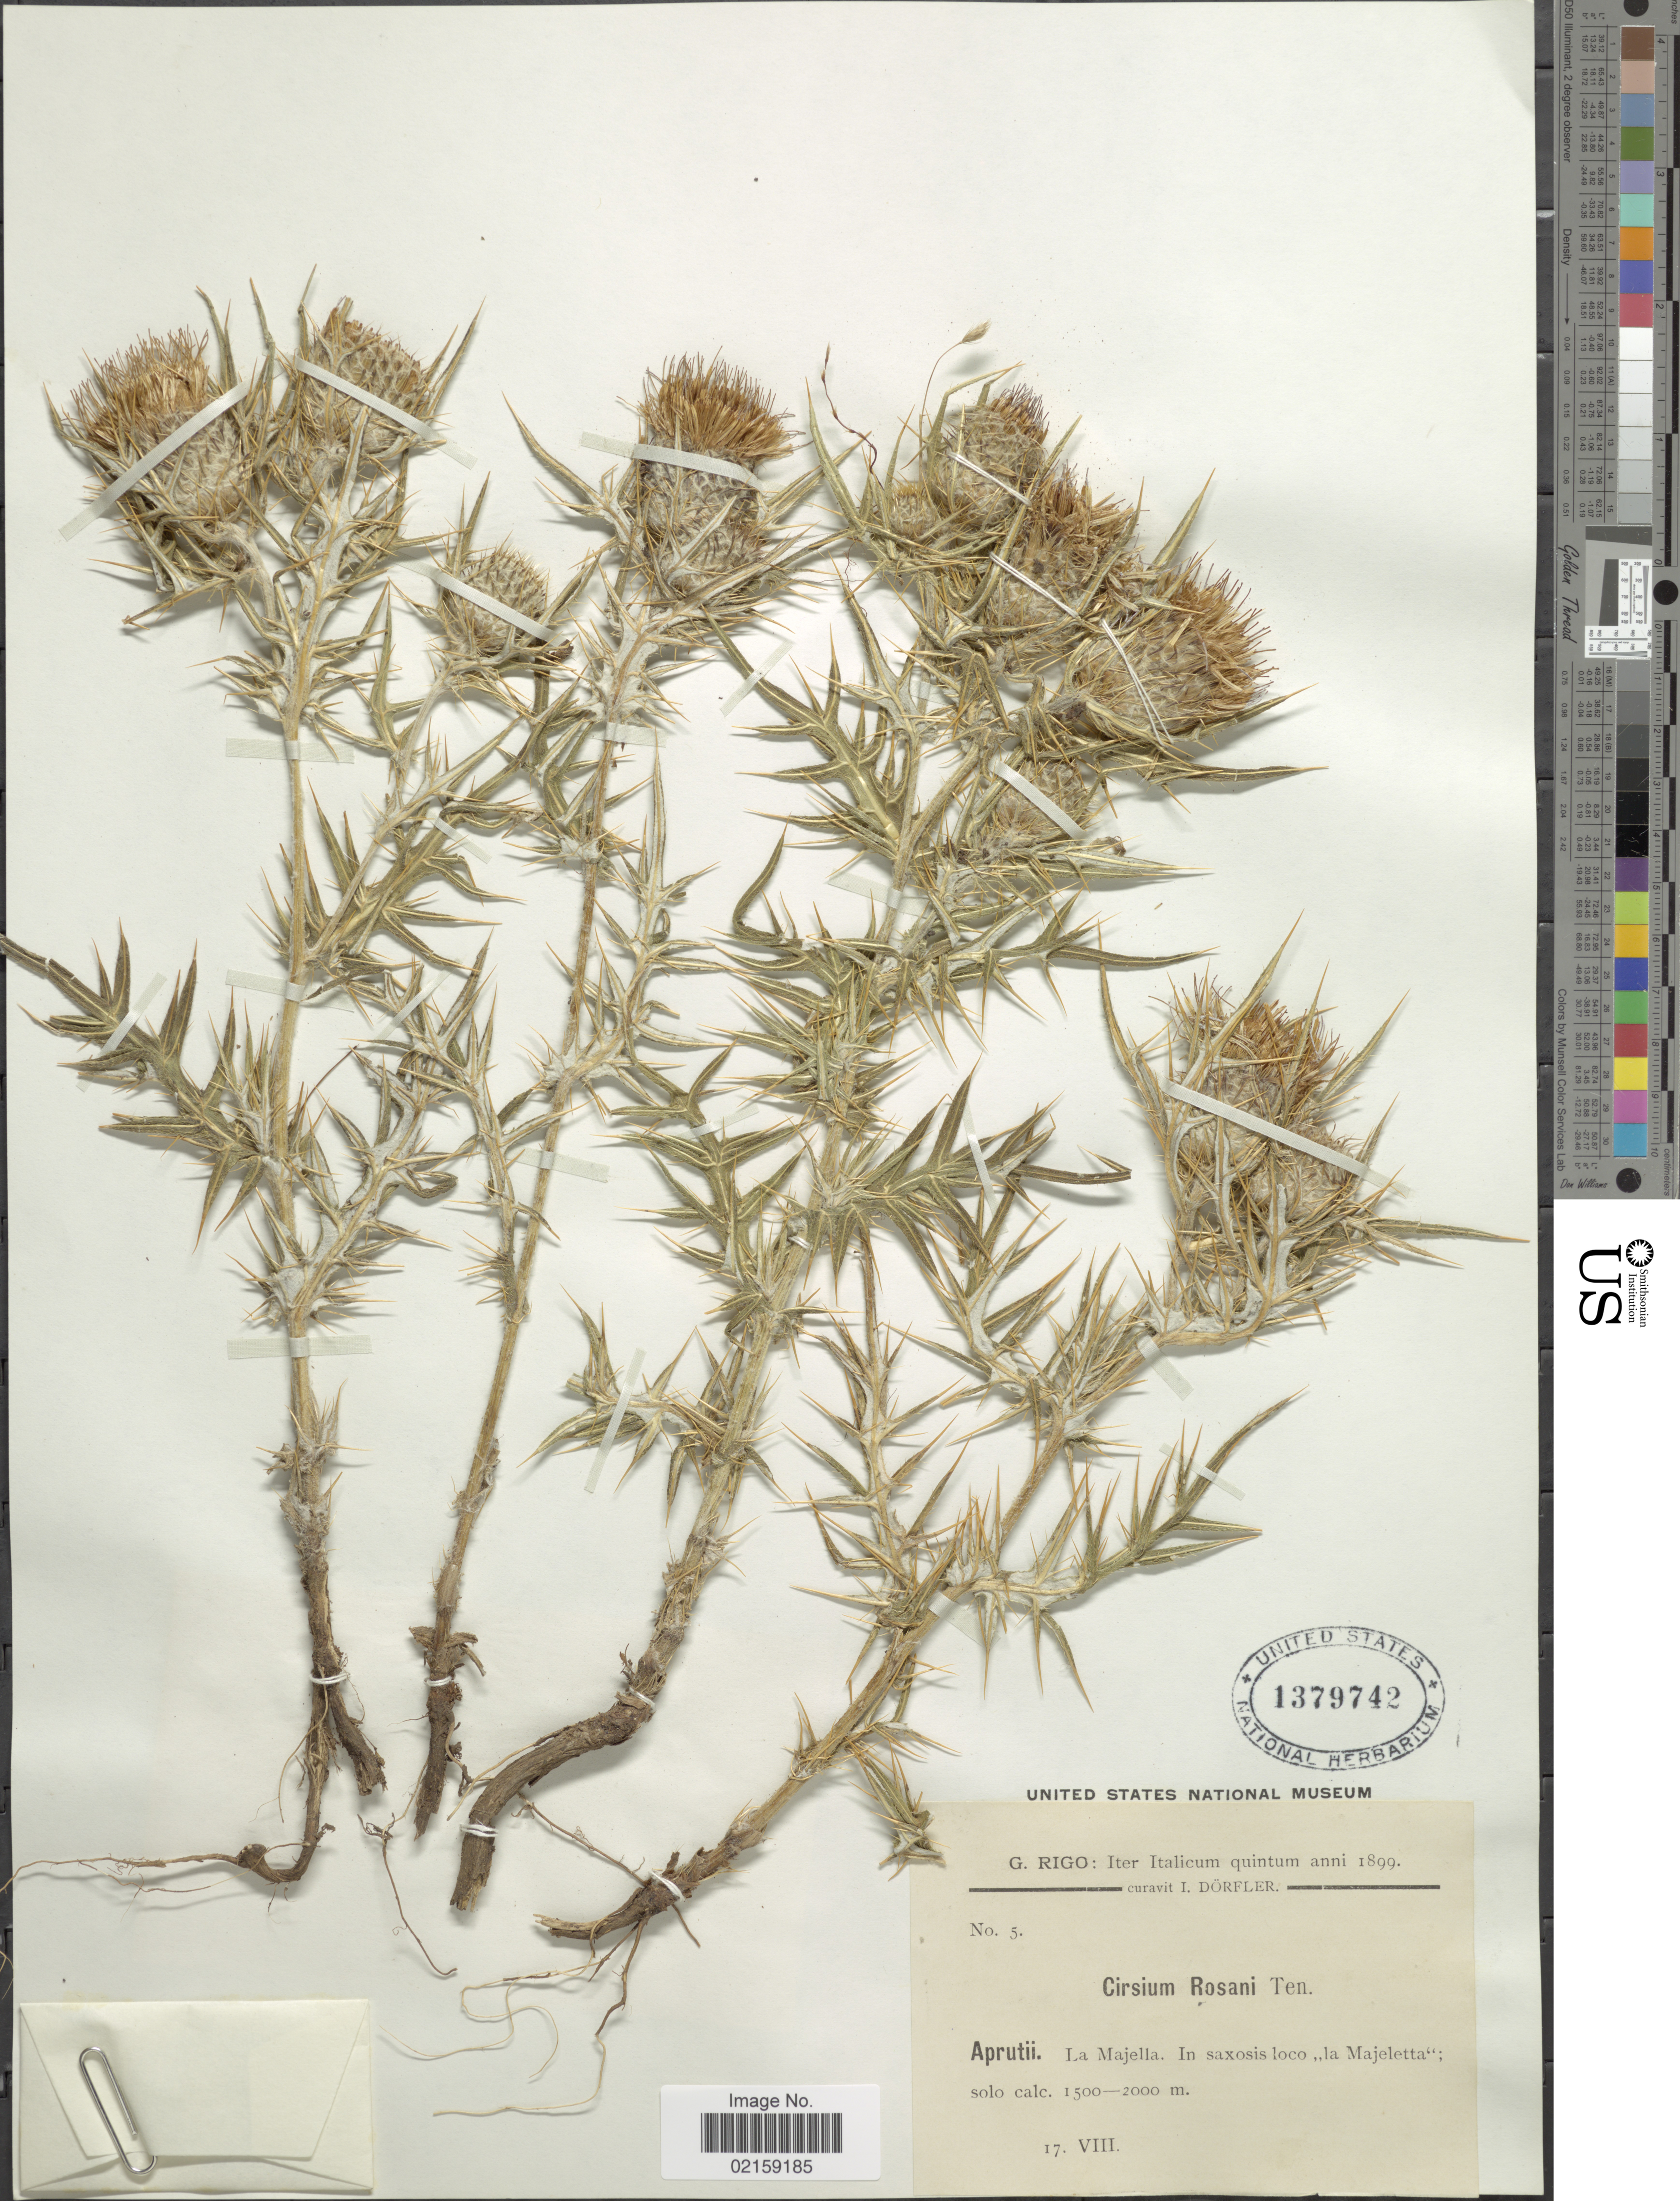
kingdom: Plantae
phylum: Tracheophyta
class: Magnoliopsida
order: Asterales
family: Asteraceae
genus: Cirsium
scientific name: Cirsium vulgare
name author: (Savi) Ten.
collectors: G. Rigo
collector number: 5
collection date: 1899-08-17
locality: Aprutii. La Majella. In saxosis loco la Majeletta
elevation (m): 1500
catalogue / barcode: US 1379742